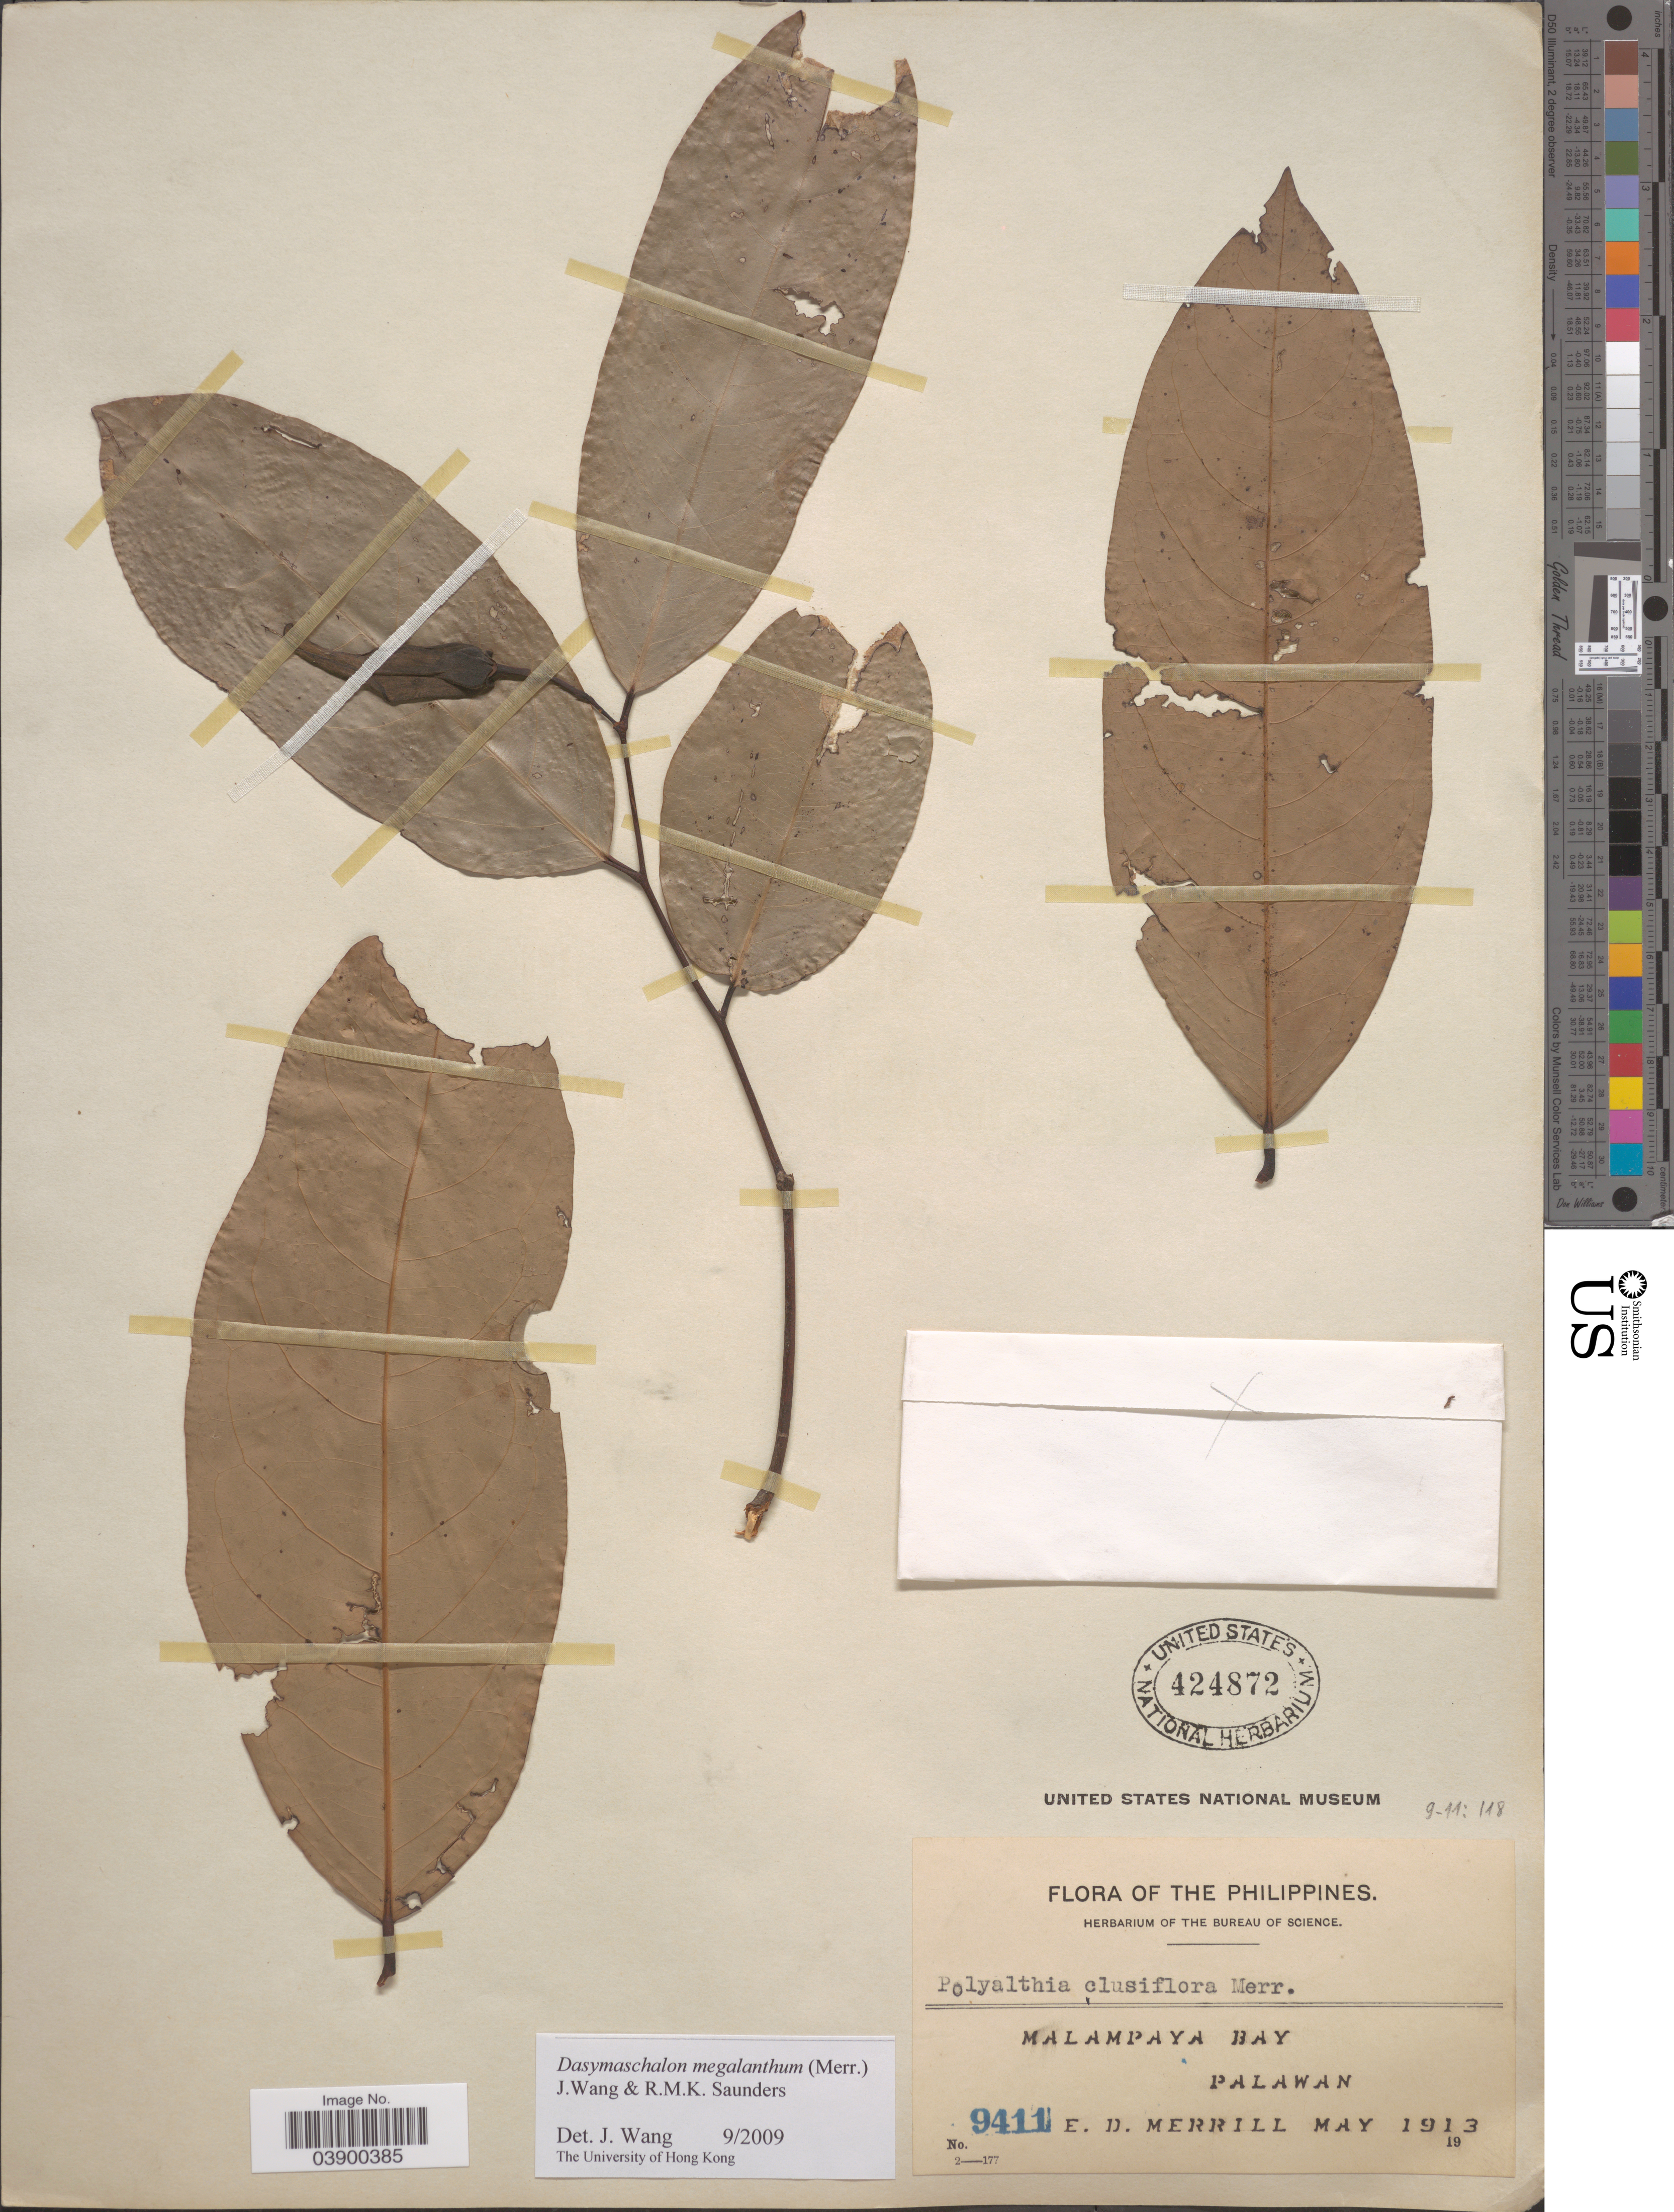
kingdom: Plantae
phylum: Tracheophyta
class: Magnoliopsida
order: Magnoliales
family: Annonaceae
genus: Dasymaschalon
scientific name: Dasymaschalon megalanthum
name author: (Merr.) Jing Wang & R.M.K. Saunders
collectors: E. D. Merrill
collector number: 9411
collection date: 1913-05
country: Philippines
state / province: Mimaropa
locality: Malampaya Bay. Palawan.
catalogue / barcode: US 424872